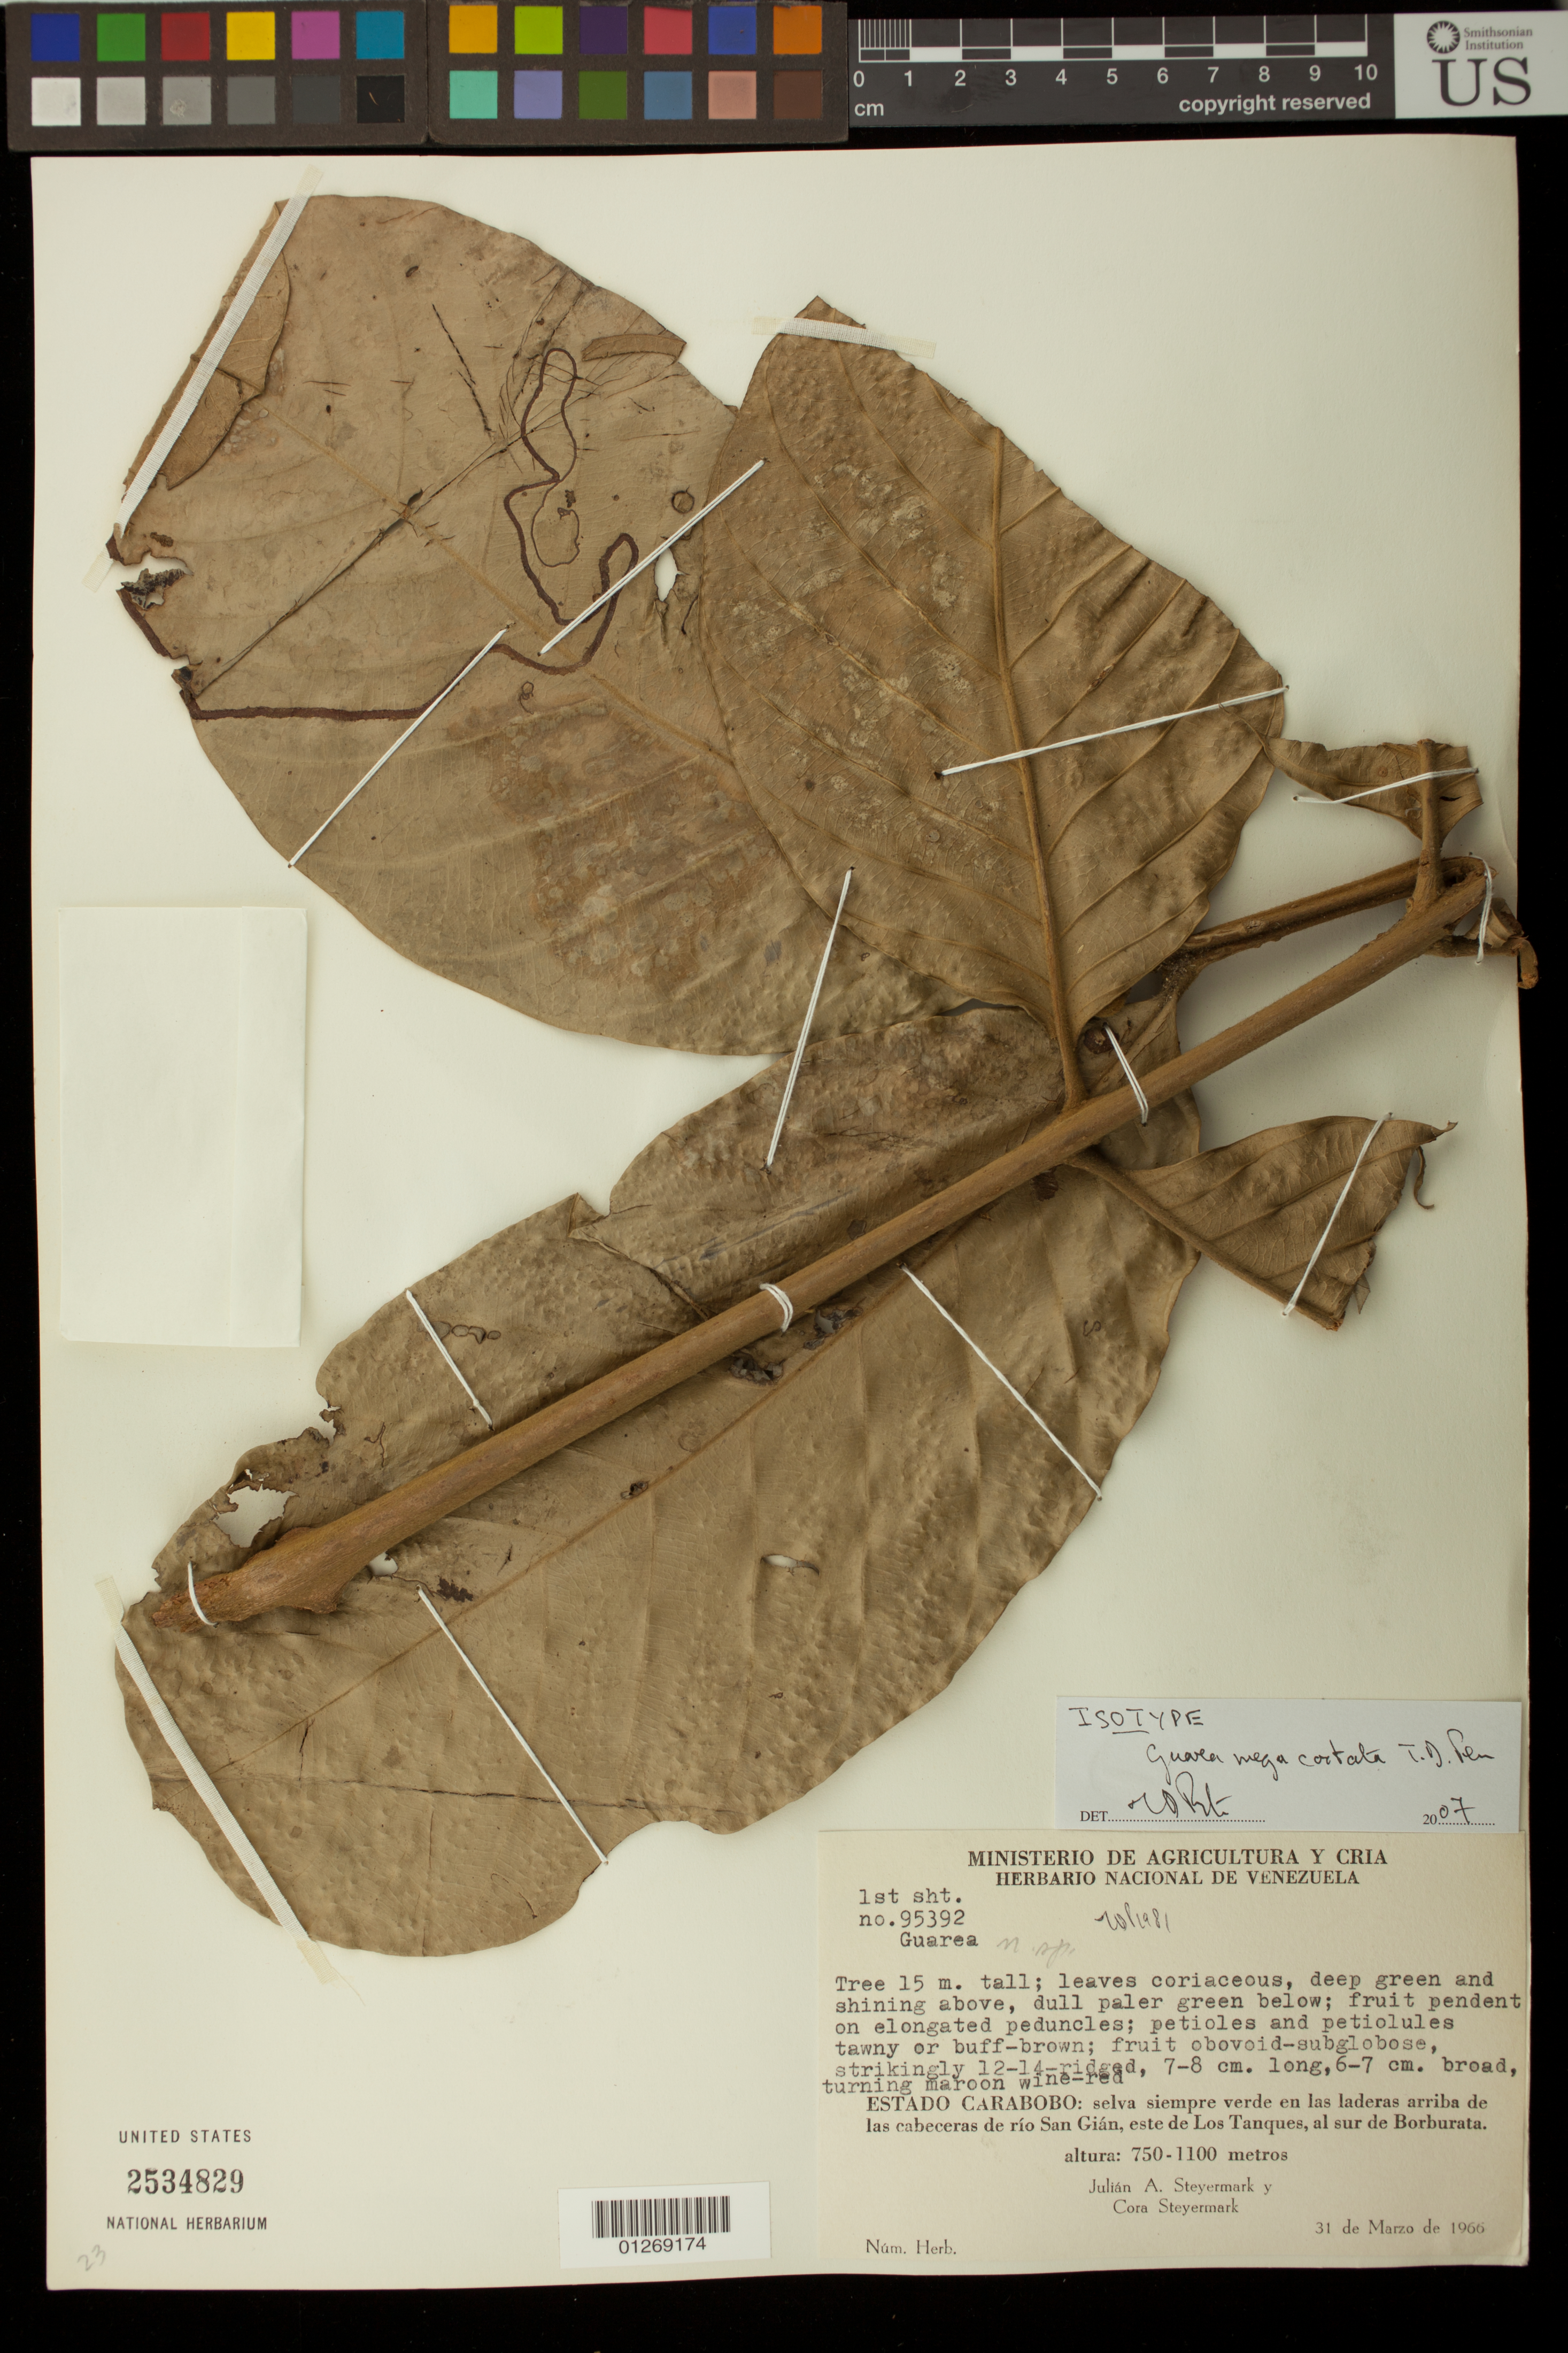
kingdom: Plantae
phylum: Tracheophyta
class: Magnoliopsida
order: Sapindales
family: Meliaceae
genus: Guarea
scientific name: Guarea megacostata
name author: T.D. Penn.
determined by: Pennington, T. D., (K)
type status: Isotype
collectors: J. Steyermark & C. Steyermark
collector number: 95392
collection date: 1966-03-31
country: Venezuela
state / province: Carabobo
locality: Estado Carabobo: selva siempre verde en las laderas arriba de las cabeceras de rio San Gian, este de Los Tanques, al sur de Borburata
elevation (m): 750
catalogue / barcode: US 2534829